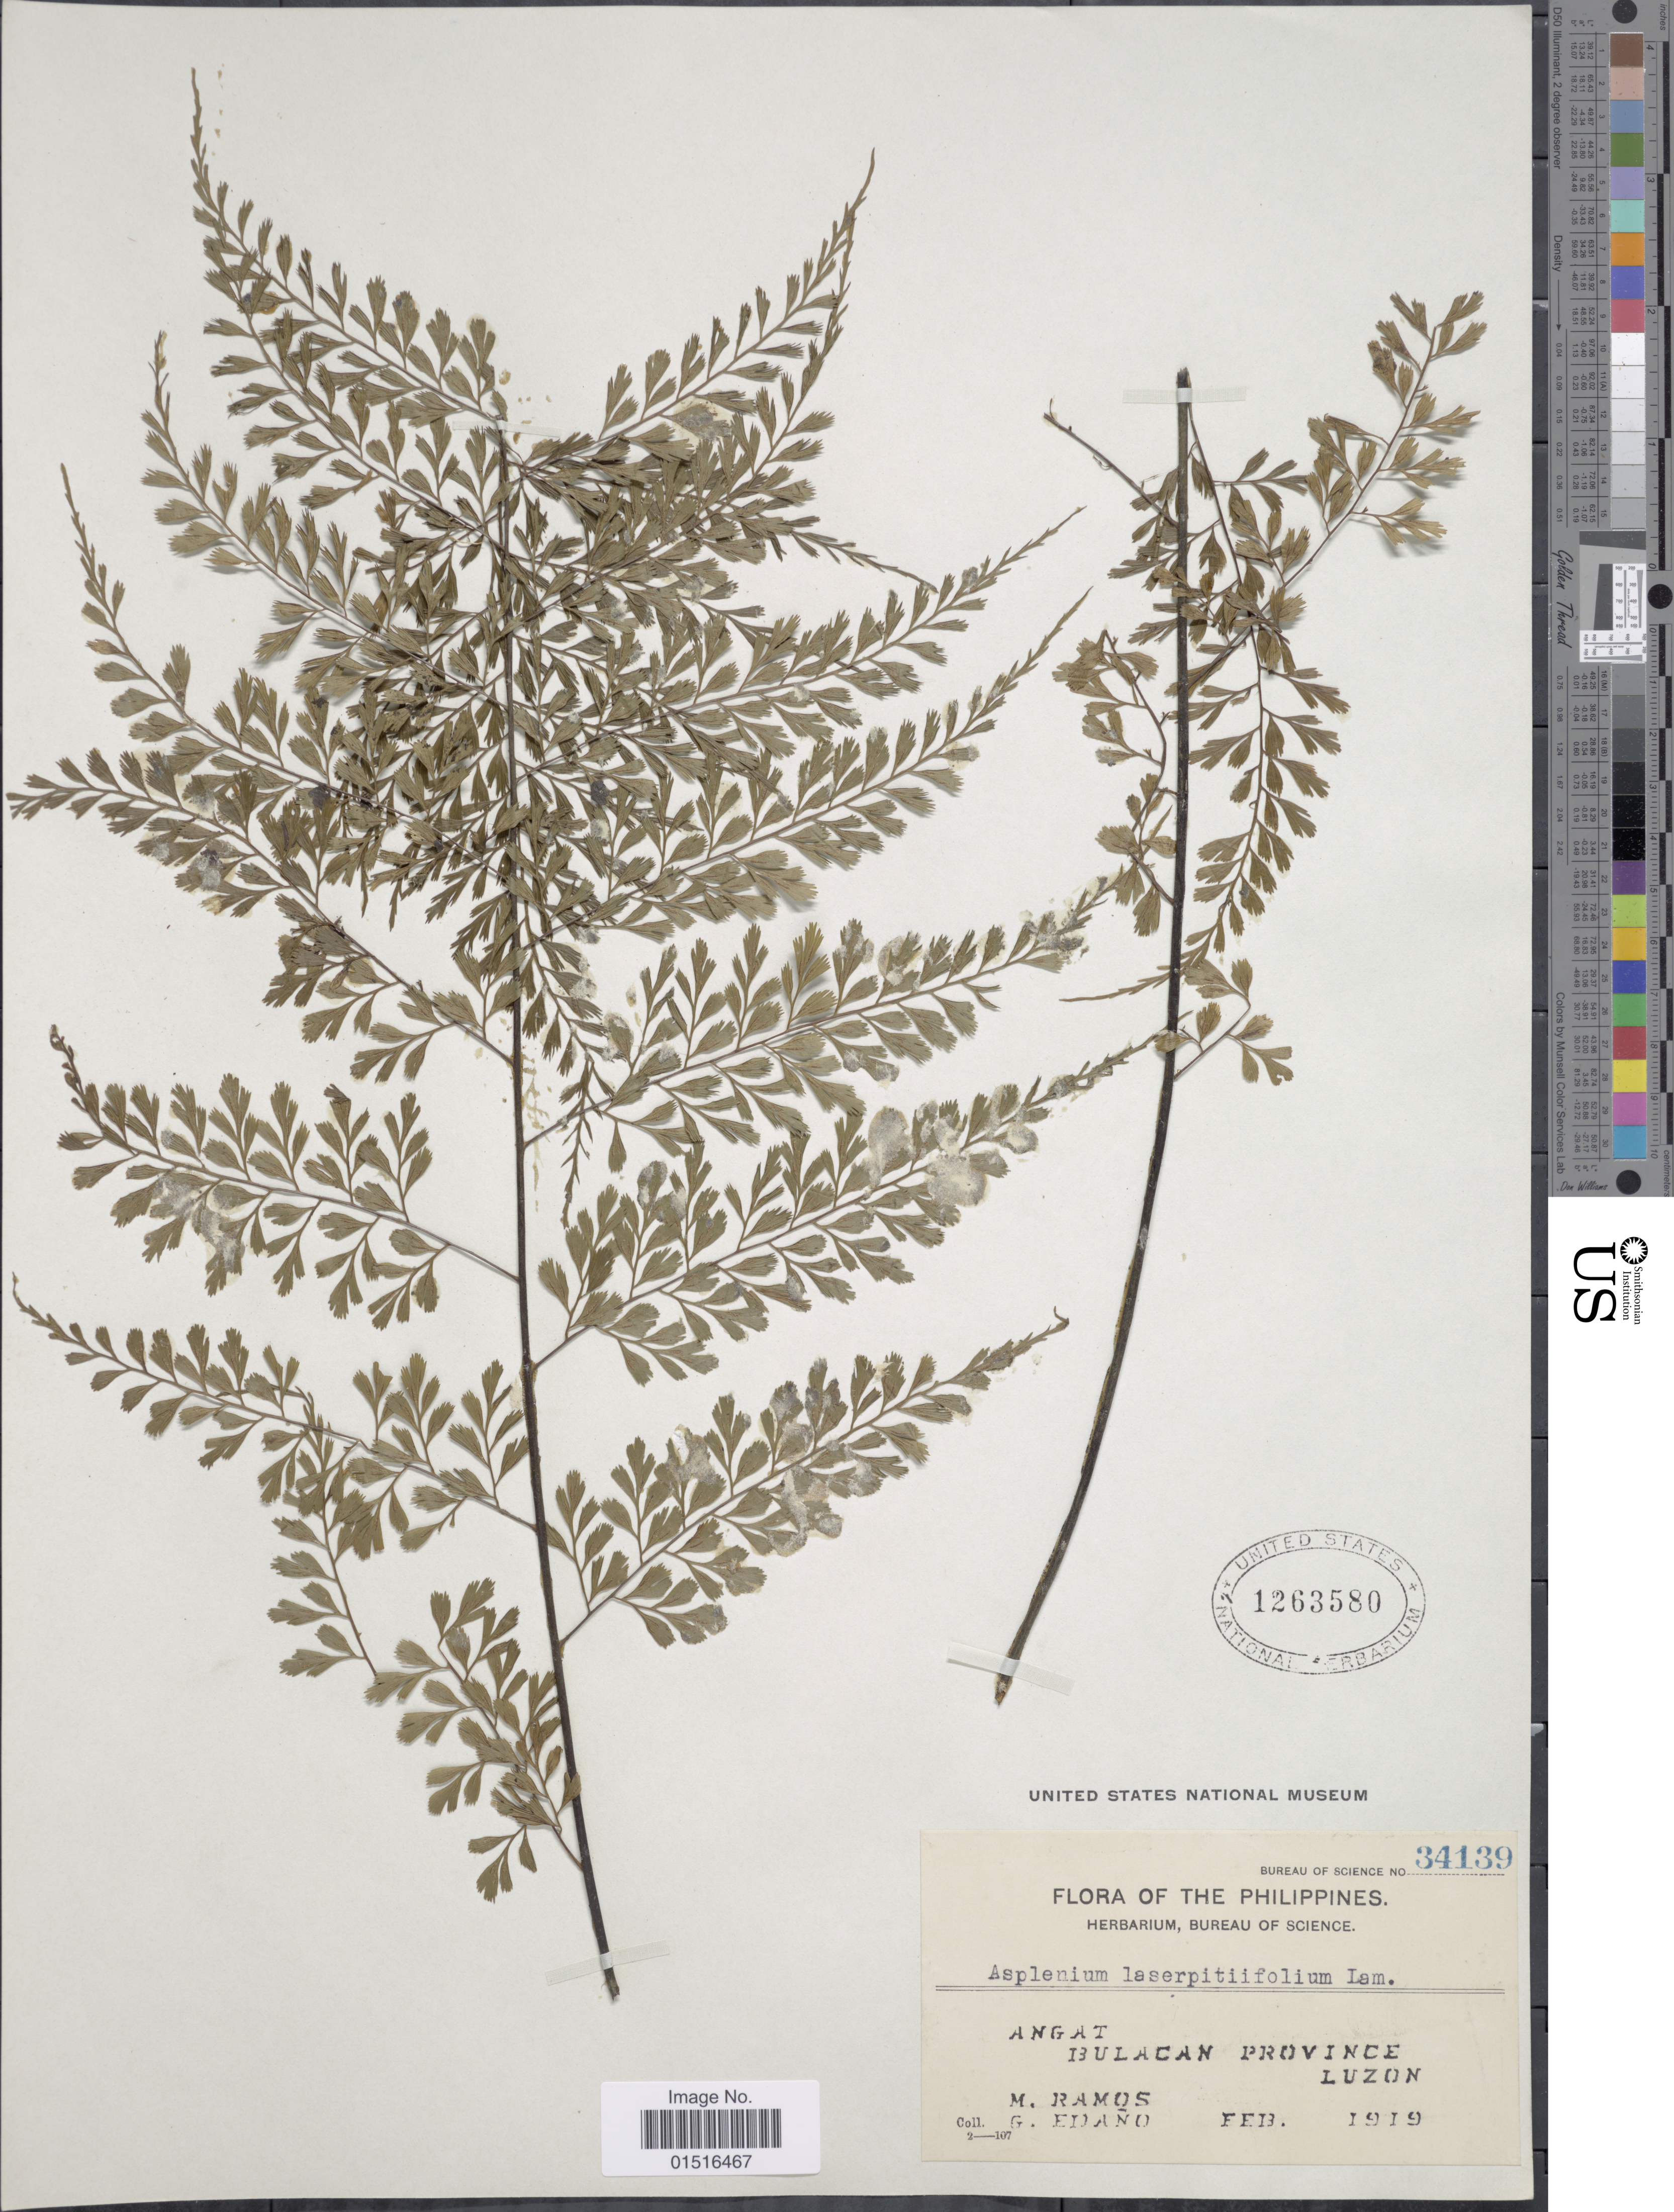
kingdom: Plantae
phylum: Tracheophyta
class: Polypodiopsida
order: Polypodiales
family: Aspleniaceae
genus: Asplenium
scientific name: Asplenium laserpitiifolium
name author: Lam.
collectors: M. Ramos & G. Edaño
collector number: Bureau of Science 34139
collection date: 1919-02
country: Philippines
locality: Angat, Bulacan Province, Luzon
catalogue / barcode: US 1263580